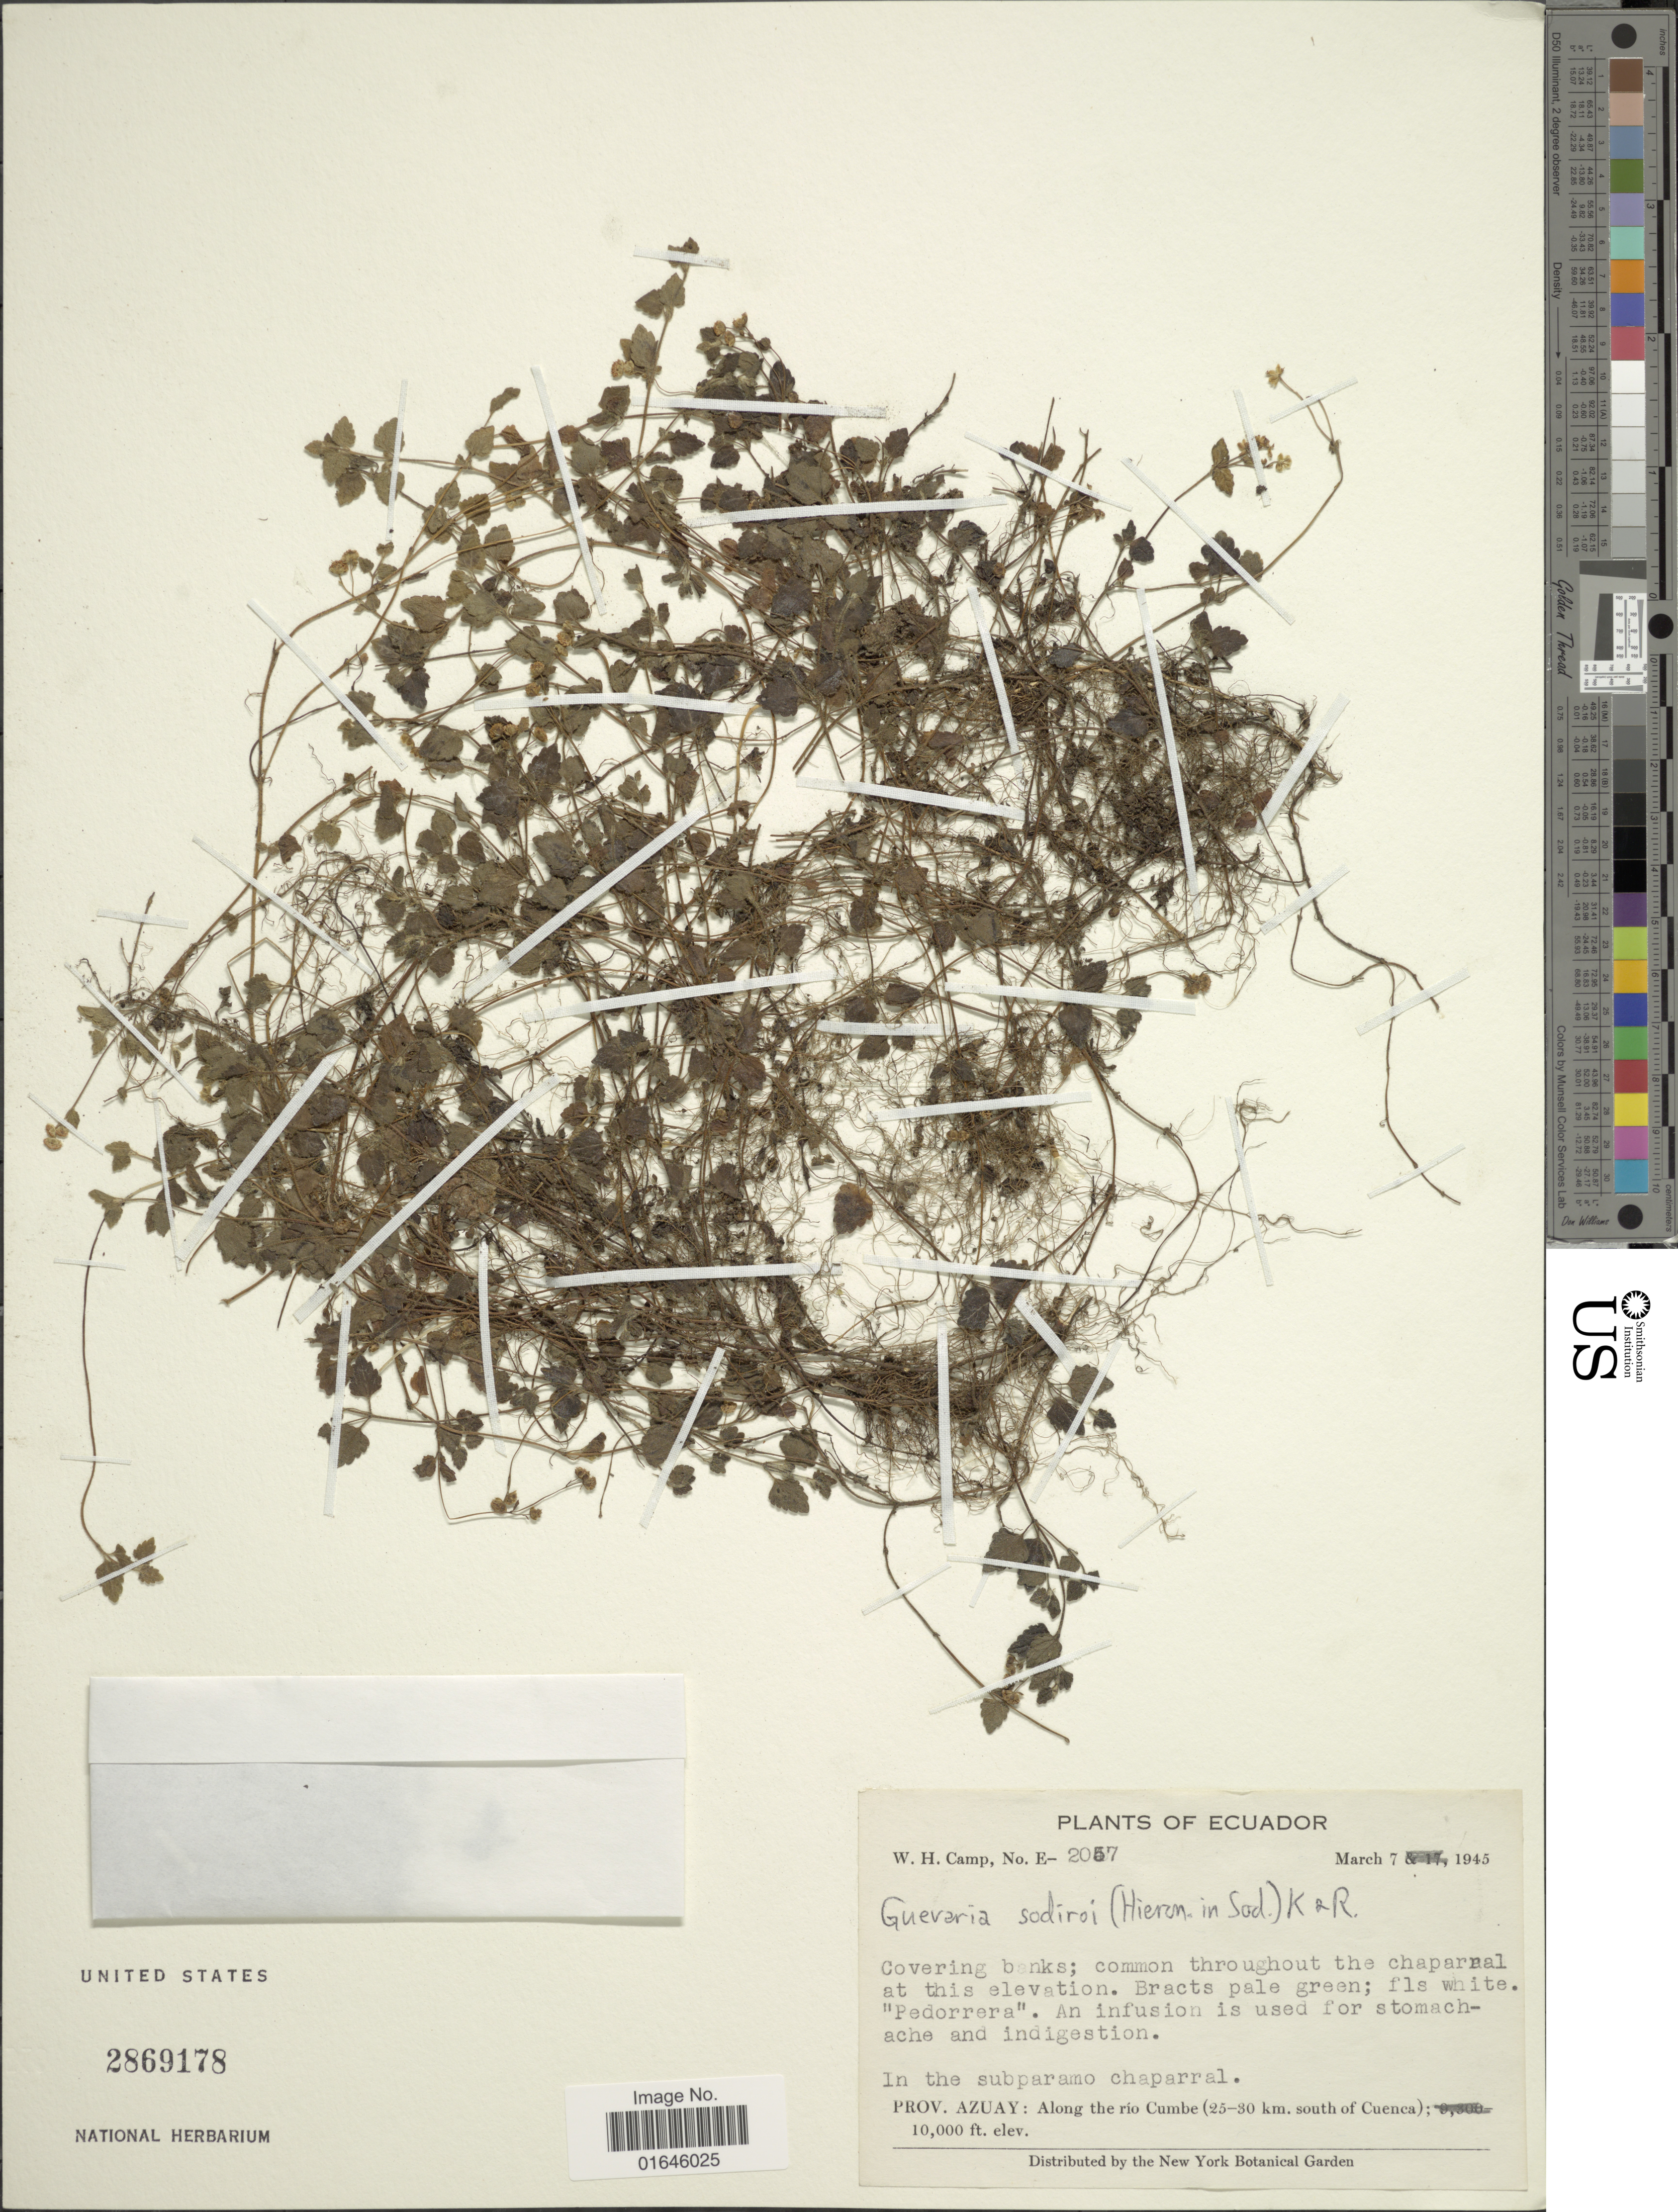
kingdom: Plantae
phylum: Tracheophyta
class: Magnoliopsida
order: Asterales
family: Asteraceae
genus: Guevaria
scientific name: Guevaria sodiroi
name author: (Hieron. in Sodiro) R.M. King & H. Rob.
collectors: W. H. Camp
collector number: E-2057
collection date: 1945-03-07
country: Ecuador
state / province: Azuay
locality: Along the rio Cumbe ( 25 - 30 km. South of Cuenca)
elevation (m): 3048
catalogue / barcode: US 2869178